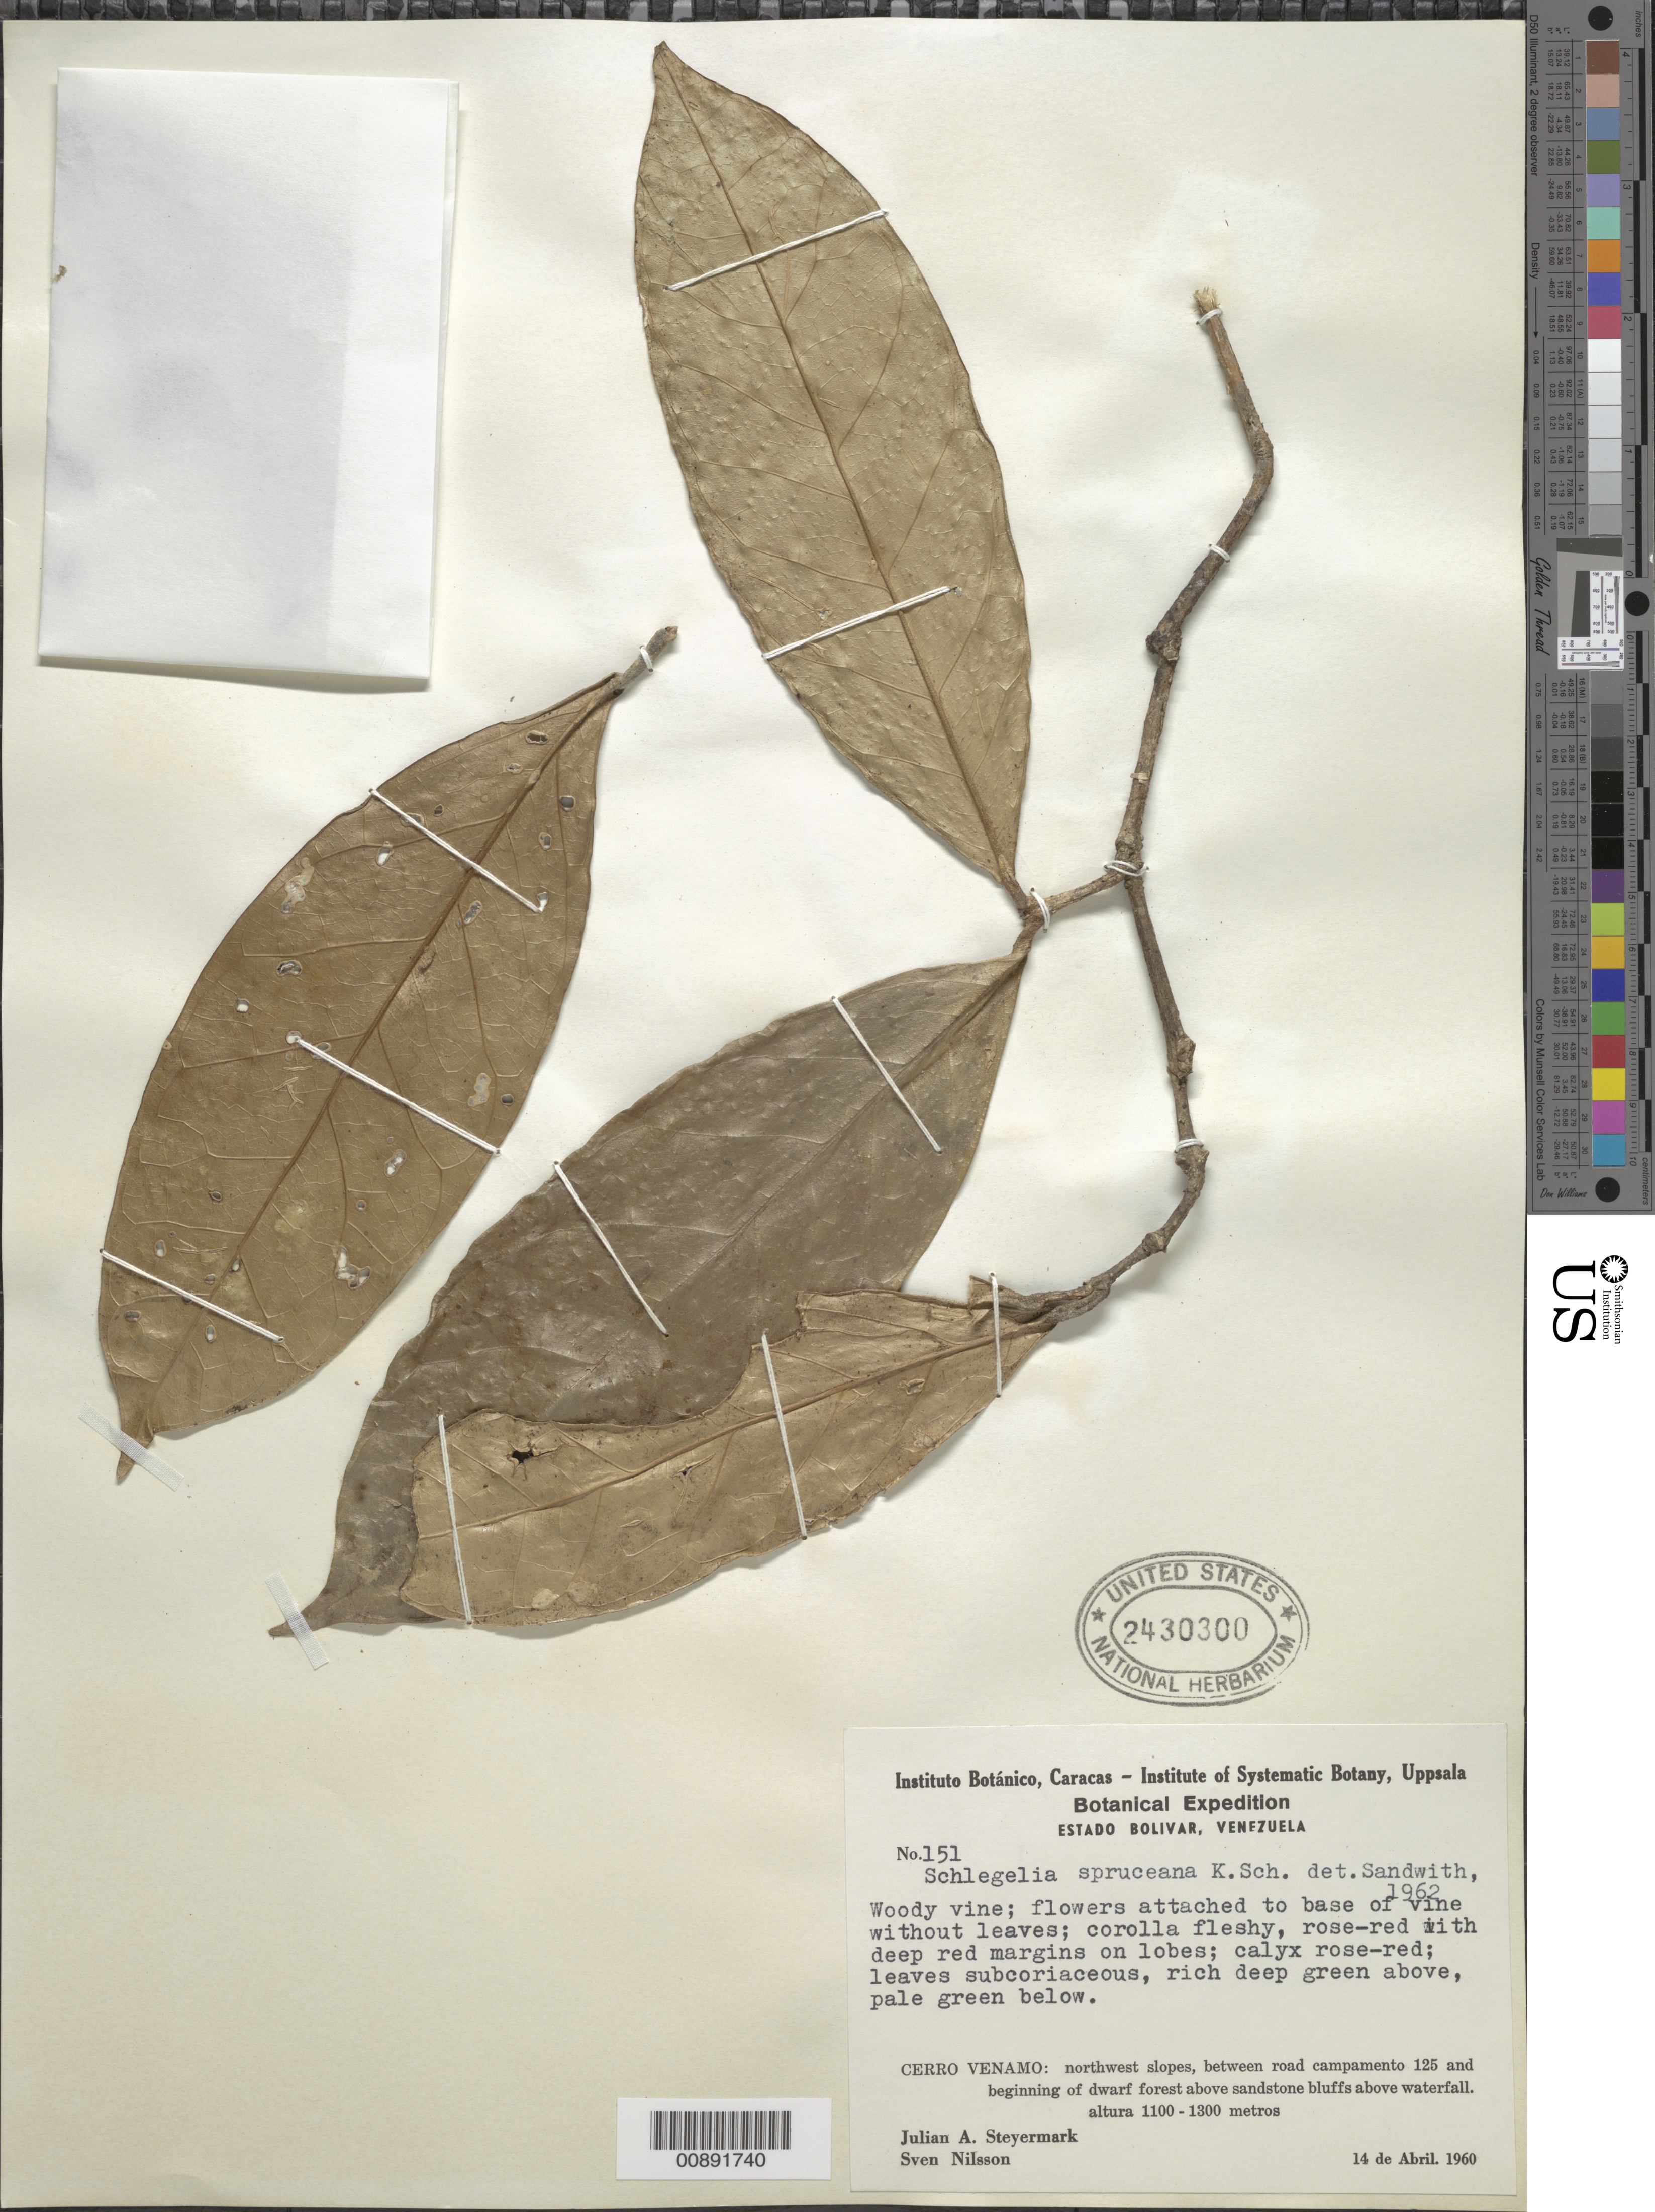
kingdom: Plantae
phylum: Tracheophyta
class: Magnoliopsida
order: Lamiales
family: Schlegeliaceae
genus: Schlegelia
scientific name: Schlegelia spruceana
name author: Bureau & K. Schum.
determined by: Sandwith, N. Y.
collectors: J. Steyermark & S. Nilsson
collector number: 60 151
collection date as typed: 14-Apr-60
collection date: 1960-04-14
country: Venezuela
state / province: Bolívar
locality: Cerro Venamo, NW slopes, between road campamento 125 and beginning of forest above sandstone bluffs above waterfall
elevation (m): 110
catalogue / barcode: US 2430300